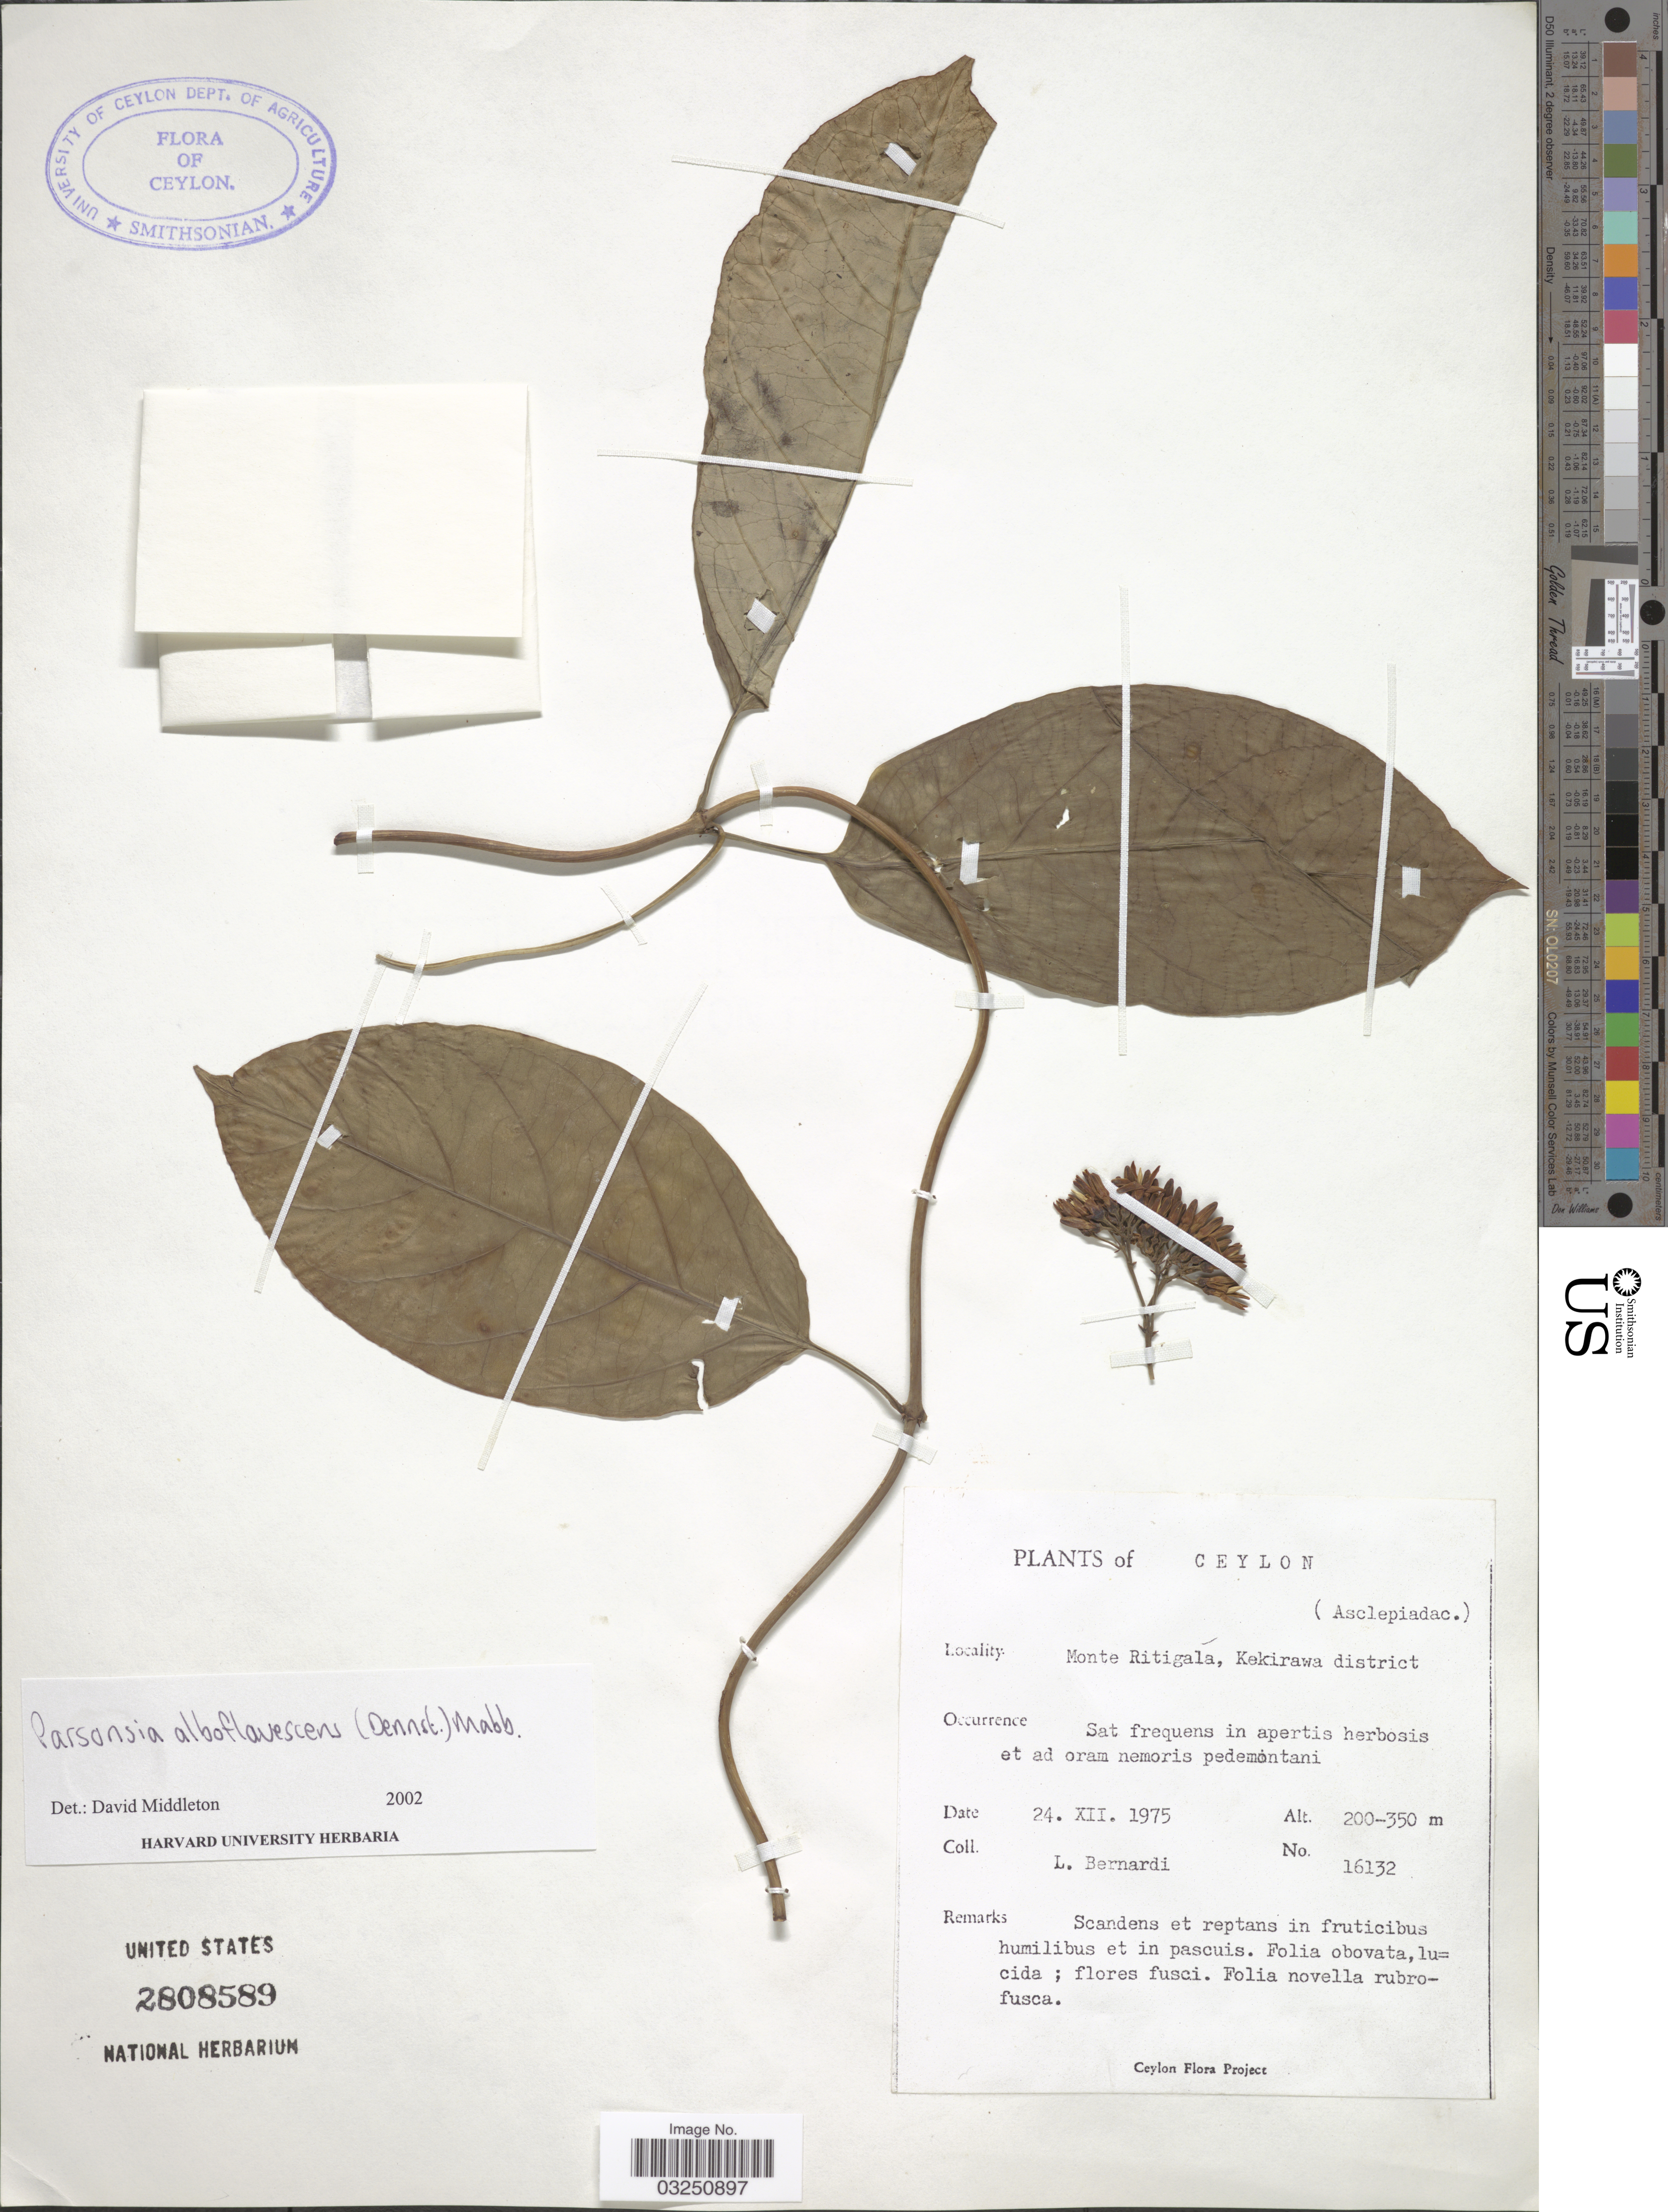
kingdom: Plantae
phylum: Tracheophyta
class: Magnoliopsida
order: Gentianales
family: Apocynaceae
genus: Parsonsia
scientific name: Parsonsia alboflavescens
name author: (Dennst.) Mabberley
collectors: L. Bernardi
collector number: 16132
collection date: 1975-12-24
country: Sri Lanka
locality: Ceylon. Monte Ritigala, Kekirawa district.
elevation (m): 200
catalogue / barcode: US 2808589